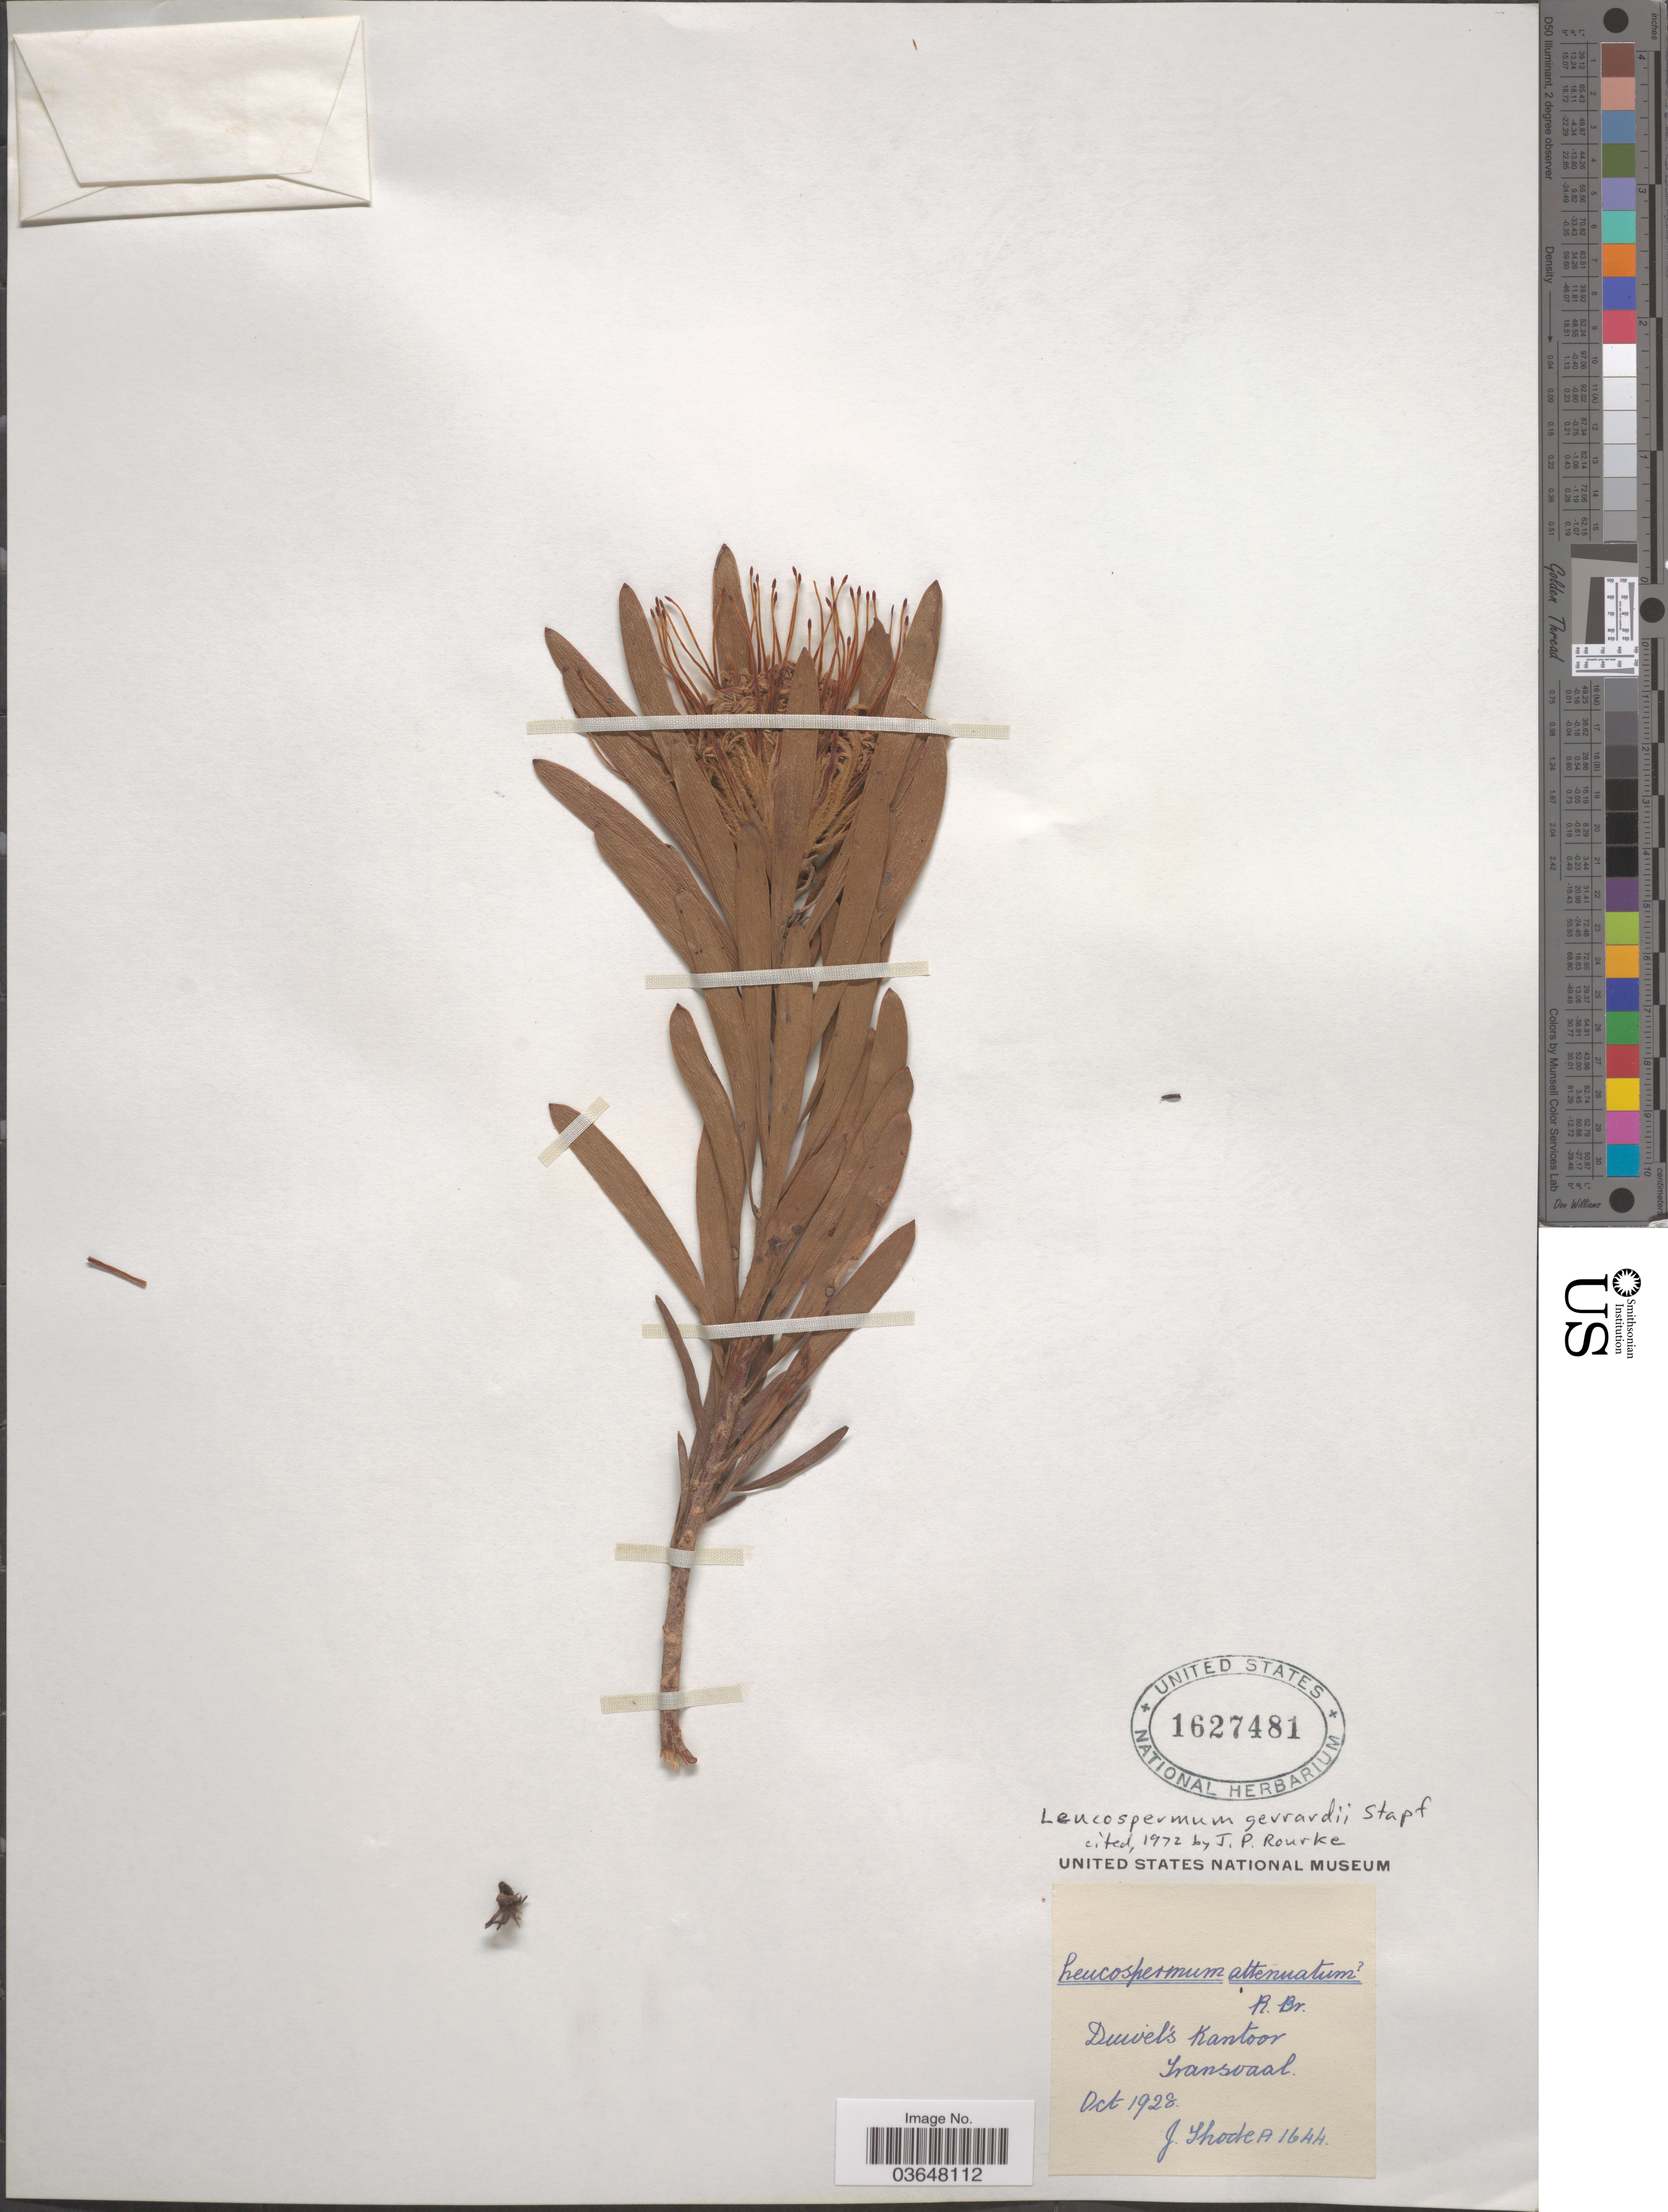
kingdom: Plantae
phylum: Tracheophyta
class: Magnoliopsida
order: Proteales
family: Proteaceae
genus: Leucospermum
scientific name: Leucospermum gerrardii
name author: Stapf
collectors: J. Thode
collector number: A1644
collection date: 1928-10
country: South Africa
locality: Duivel's Kantoor Transvaal.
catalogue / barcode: US 1627481